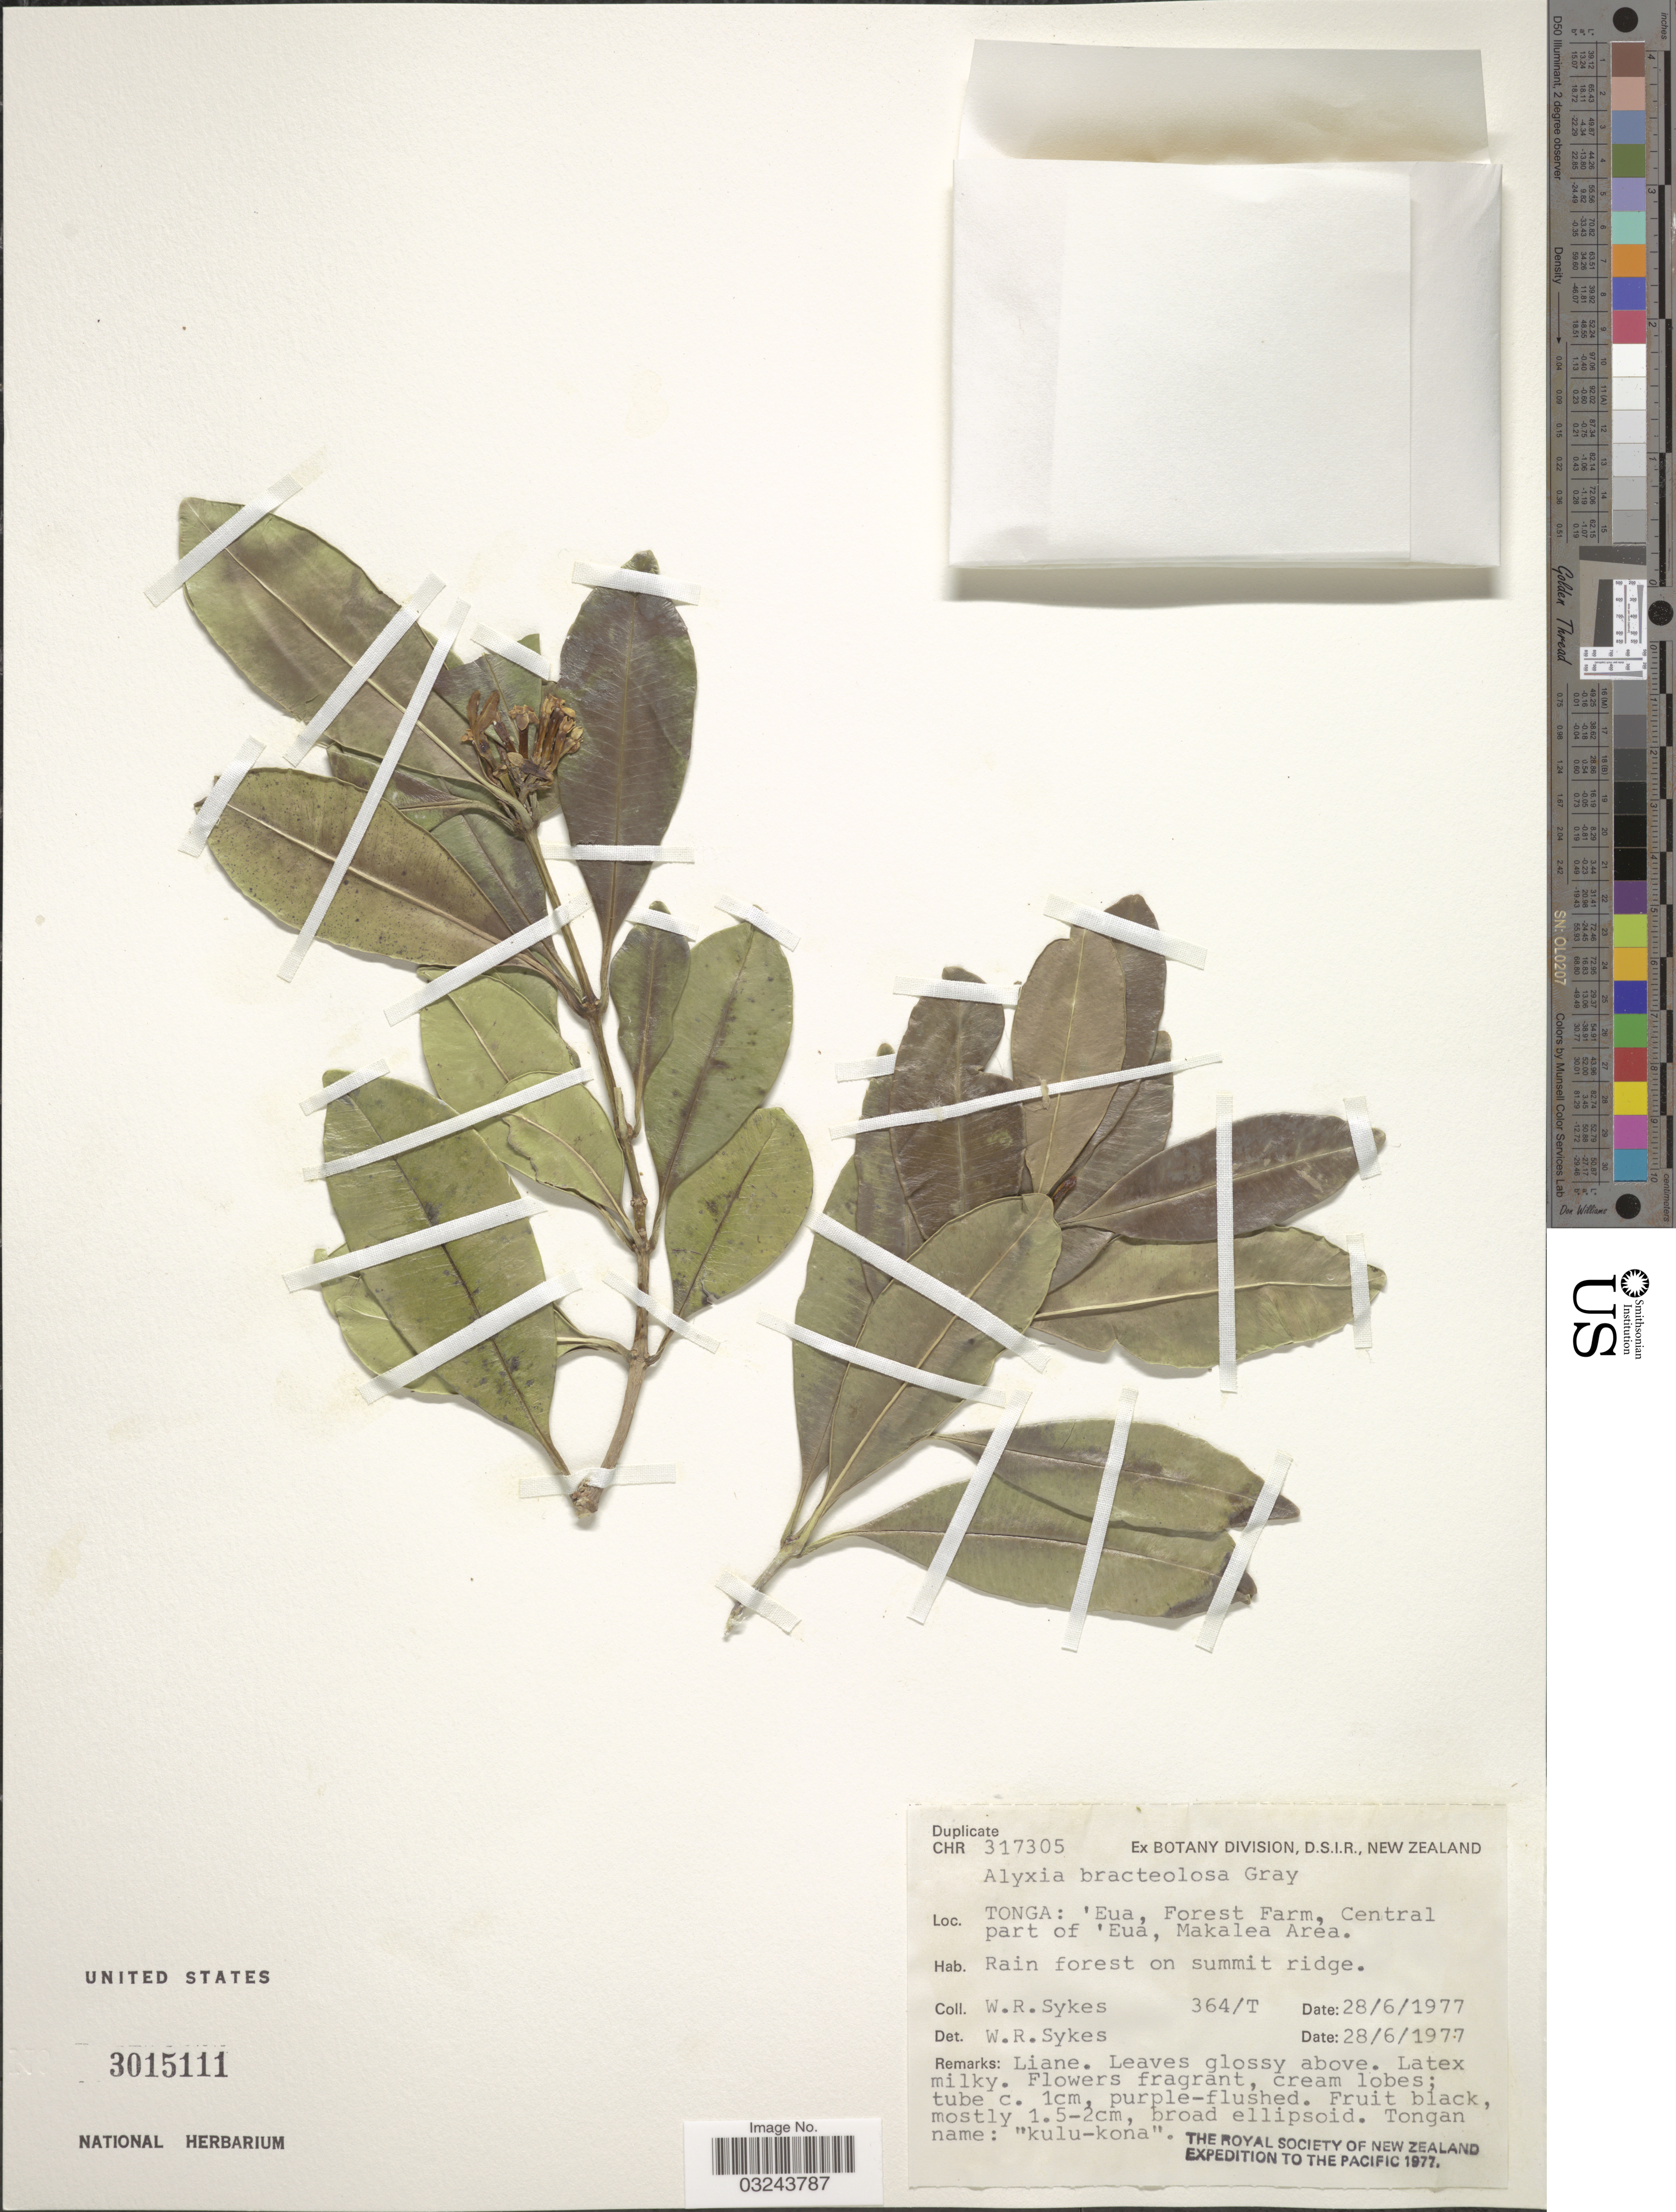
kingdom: Plantae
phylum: Tracheophyta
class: Magnoliopsida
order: Gentianales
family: Apocynaceae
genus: Alyxia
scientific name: Alyxia bracteolosa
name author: W.P. Rich ex A. Gray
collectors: W. R. Sykes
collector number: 364/T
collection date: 1977-06-28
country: Tonga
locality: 'Eua, Forest Farm, Central part of 'Eua, Makalea Area. Rain forest on summit ridge.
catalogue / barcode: US 3015111